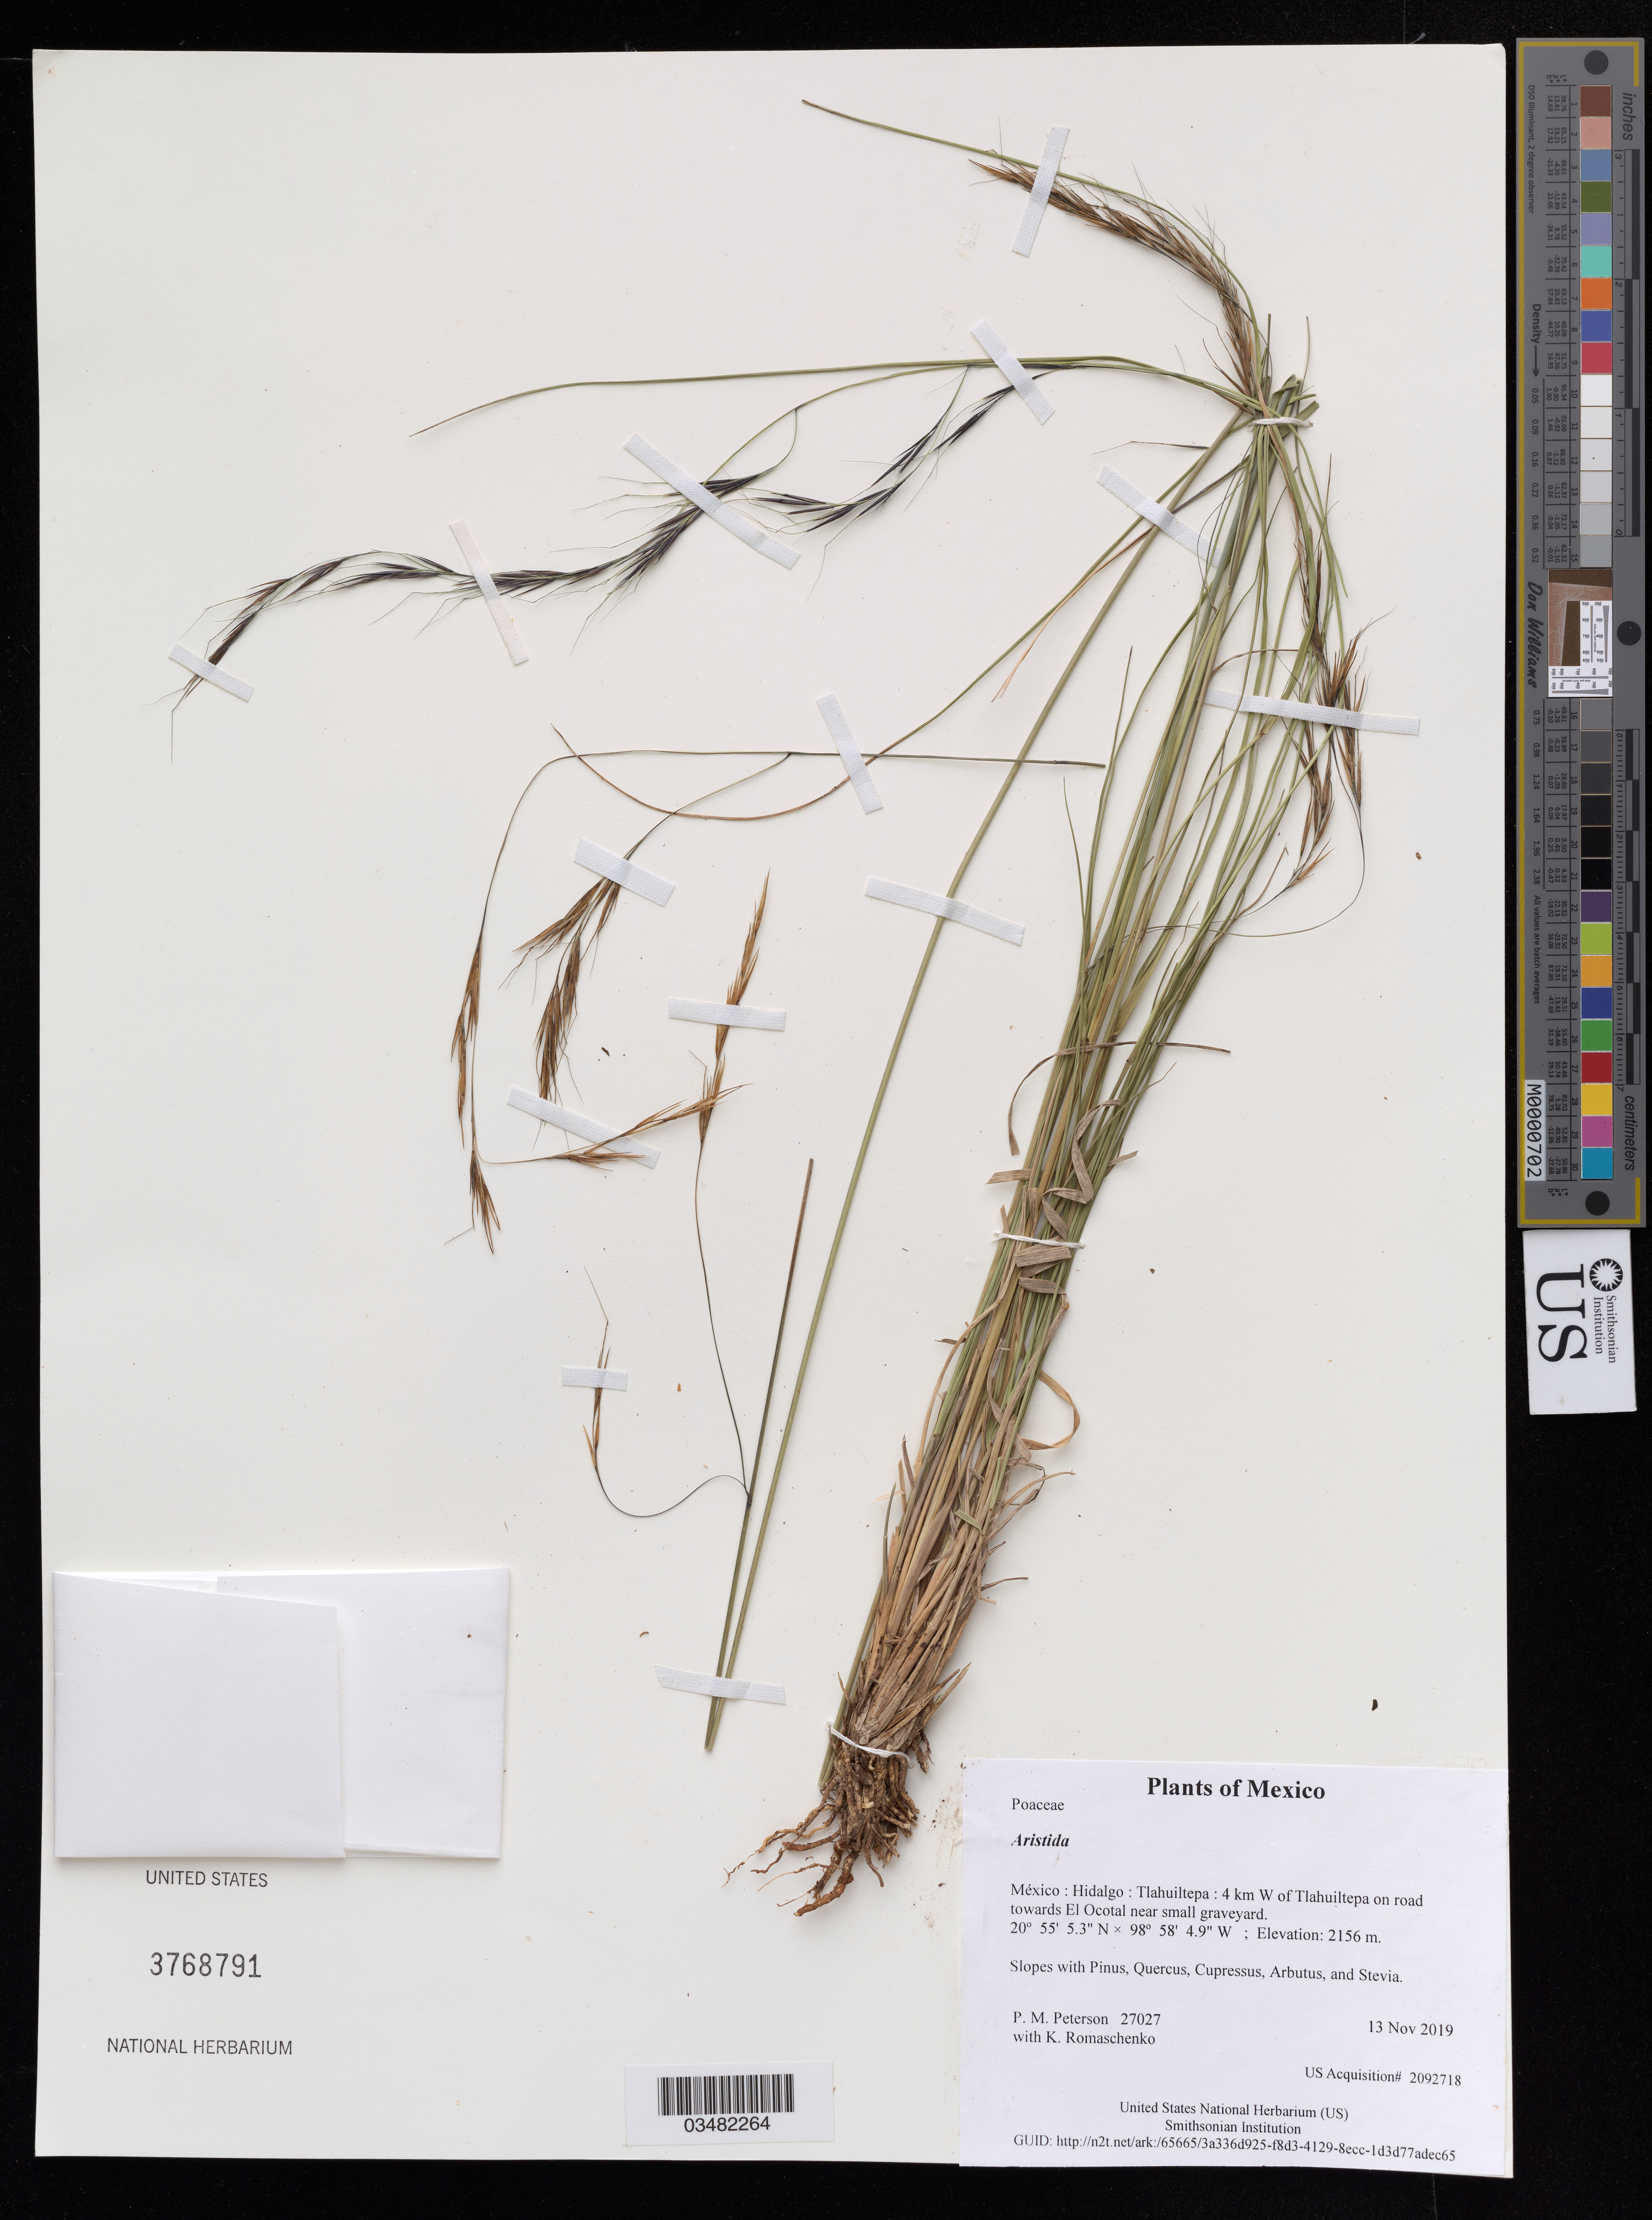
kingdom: Plantae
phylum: Tracheophyta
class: Liliopsida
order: Poales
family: Poaceae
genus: Aristida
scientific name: Aristida sp.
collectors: P. M. Peterson & K. Romaschenko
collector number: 27027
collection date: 2019-11-13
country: México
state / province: Hidalgo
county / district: Tlahuiltepa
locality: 4 km W of Tlahuiltepa on road towards El Ocotal near small graveyard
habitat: Slopes with Pinus, Quercus, Cupressus, Arbutus, and Stevia.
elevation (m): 2156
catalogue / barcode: US 3768791